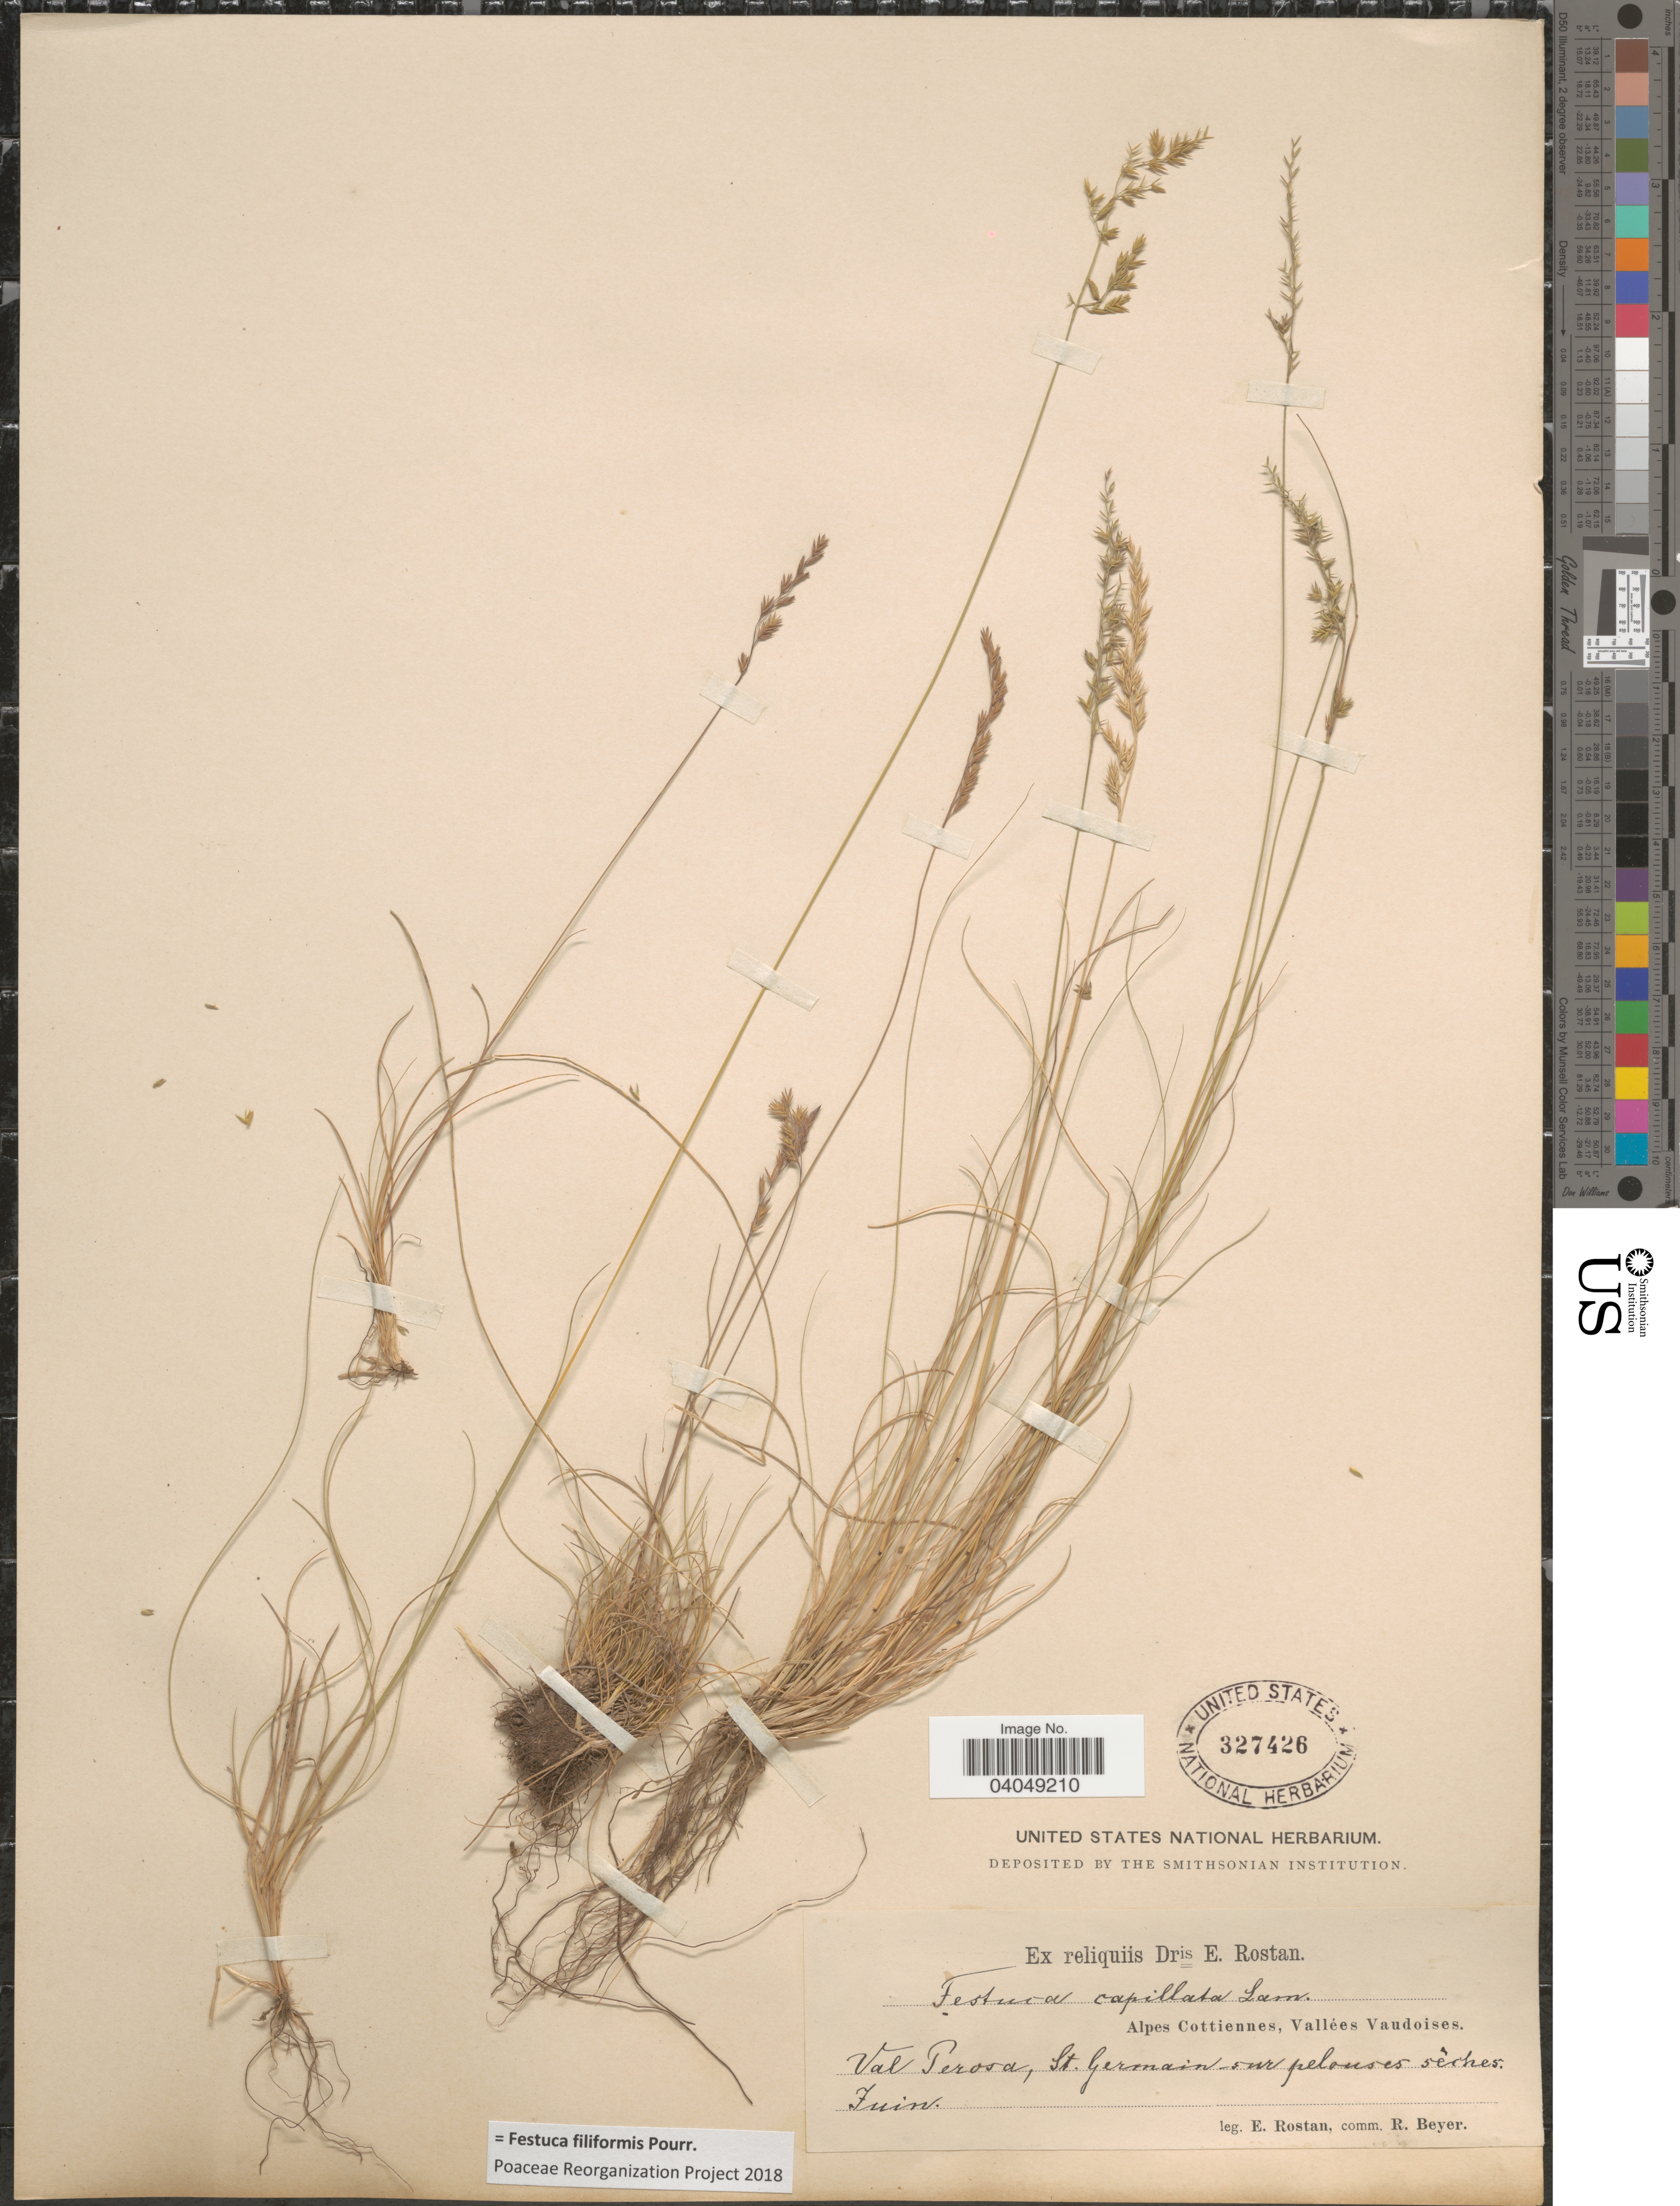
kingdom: Plantae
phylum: Tracheophyta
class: Liliopsida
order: Poales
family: Poaceae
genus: Festuca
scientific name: Festuca filiformis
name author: Pourr.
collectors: E. Rostan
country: Switzerland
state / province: Vaud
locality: Alpes Cottiennes, Vallées Vaudoises. Val Perosa, St. Germain sur pelouses sèches.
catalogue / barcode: US 327426